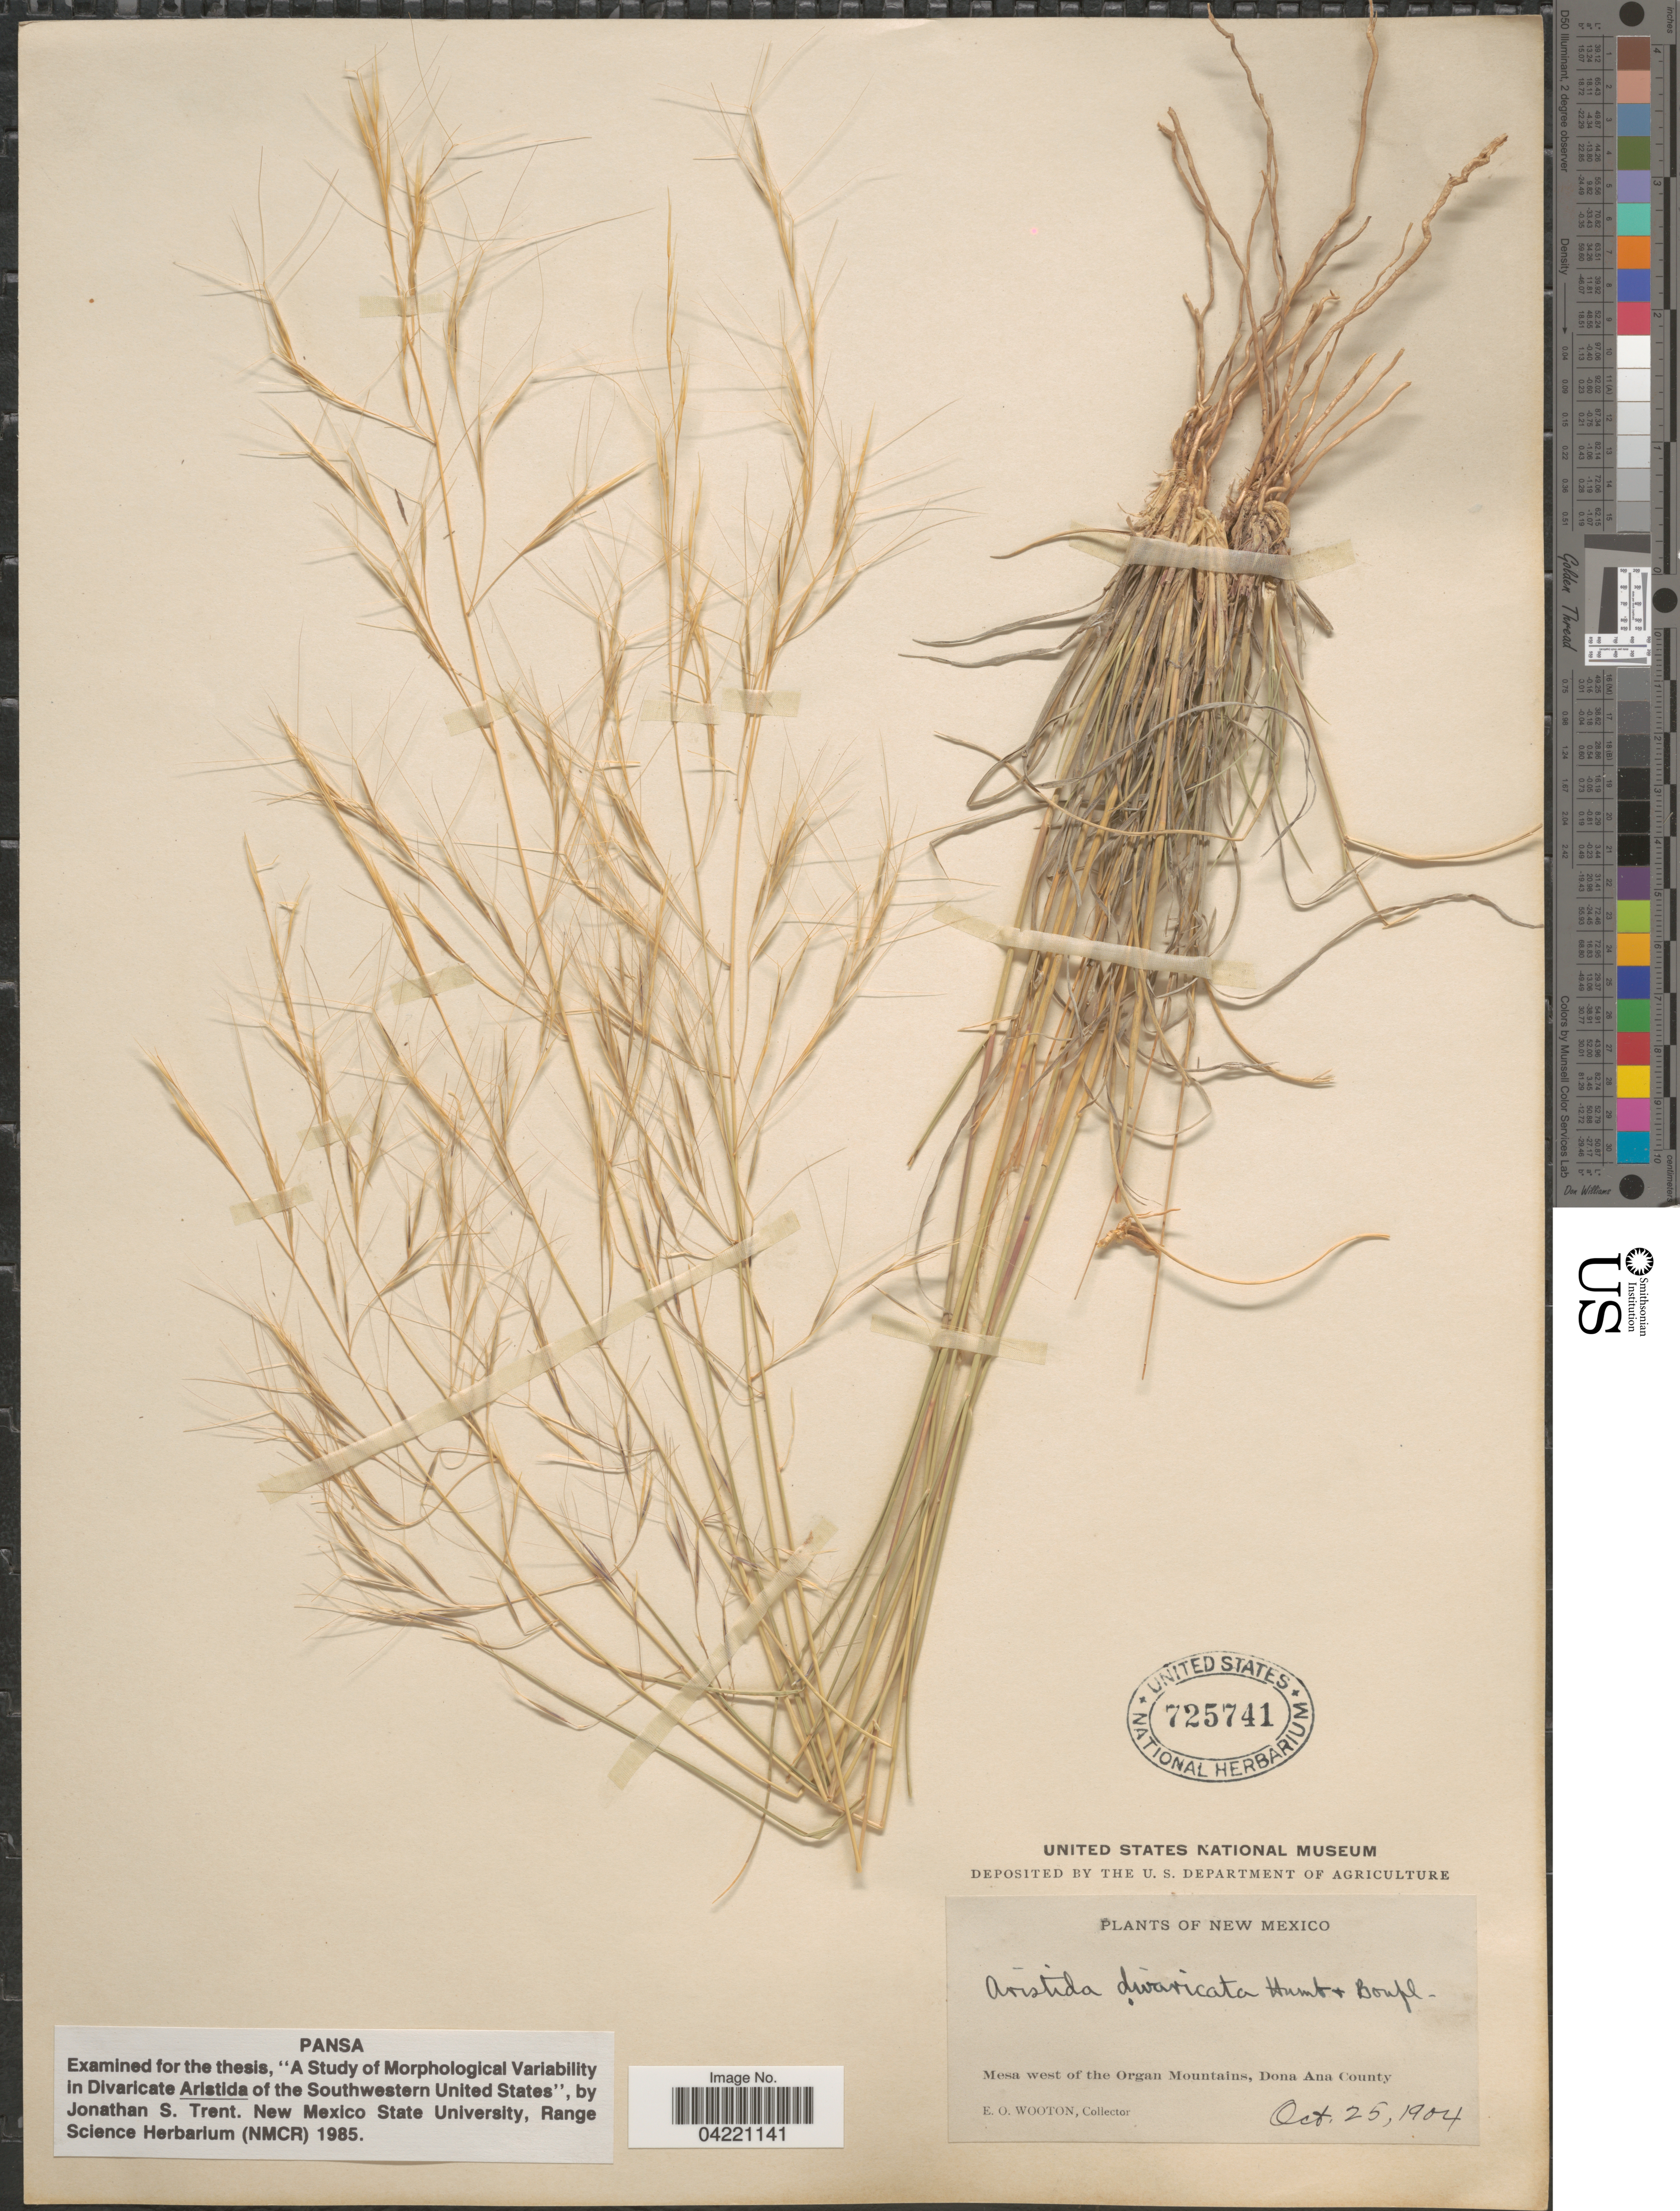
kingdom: Plantae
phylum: Tracheophyta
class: Liliopsida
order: Poales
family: Poaceae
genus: Aristida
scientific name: Aristida pansa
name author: Wooton & Standl.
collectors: E. O. Wooton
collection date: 1904-10-25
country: United States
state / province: New Mexico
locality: Mesa west of the Organ Mountains, Dona Ana County.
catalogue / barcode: US 725741